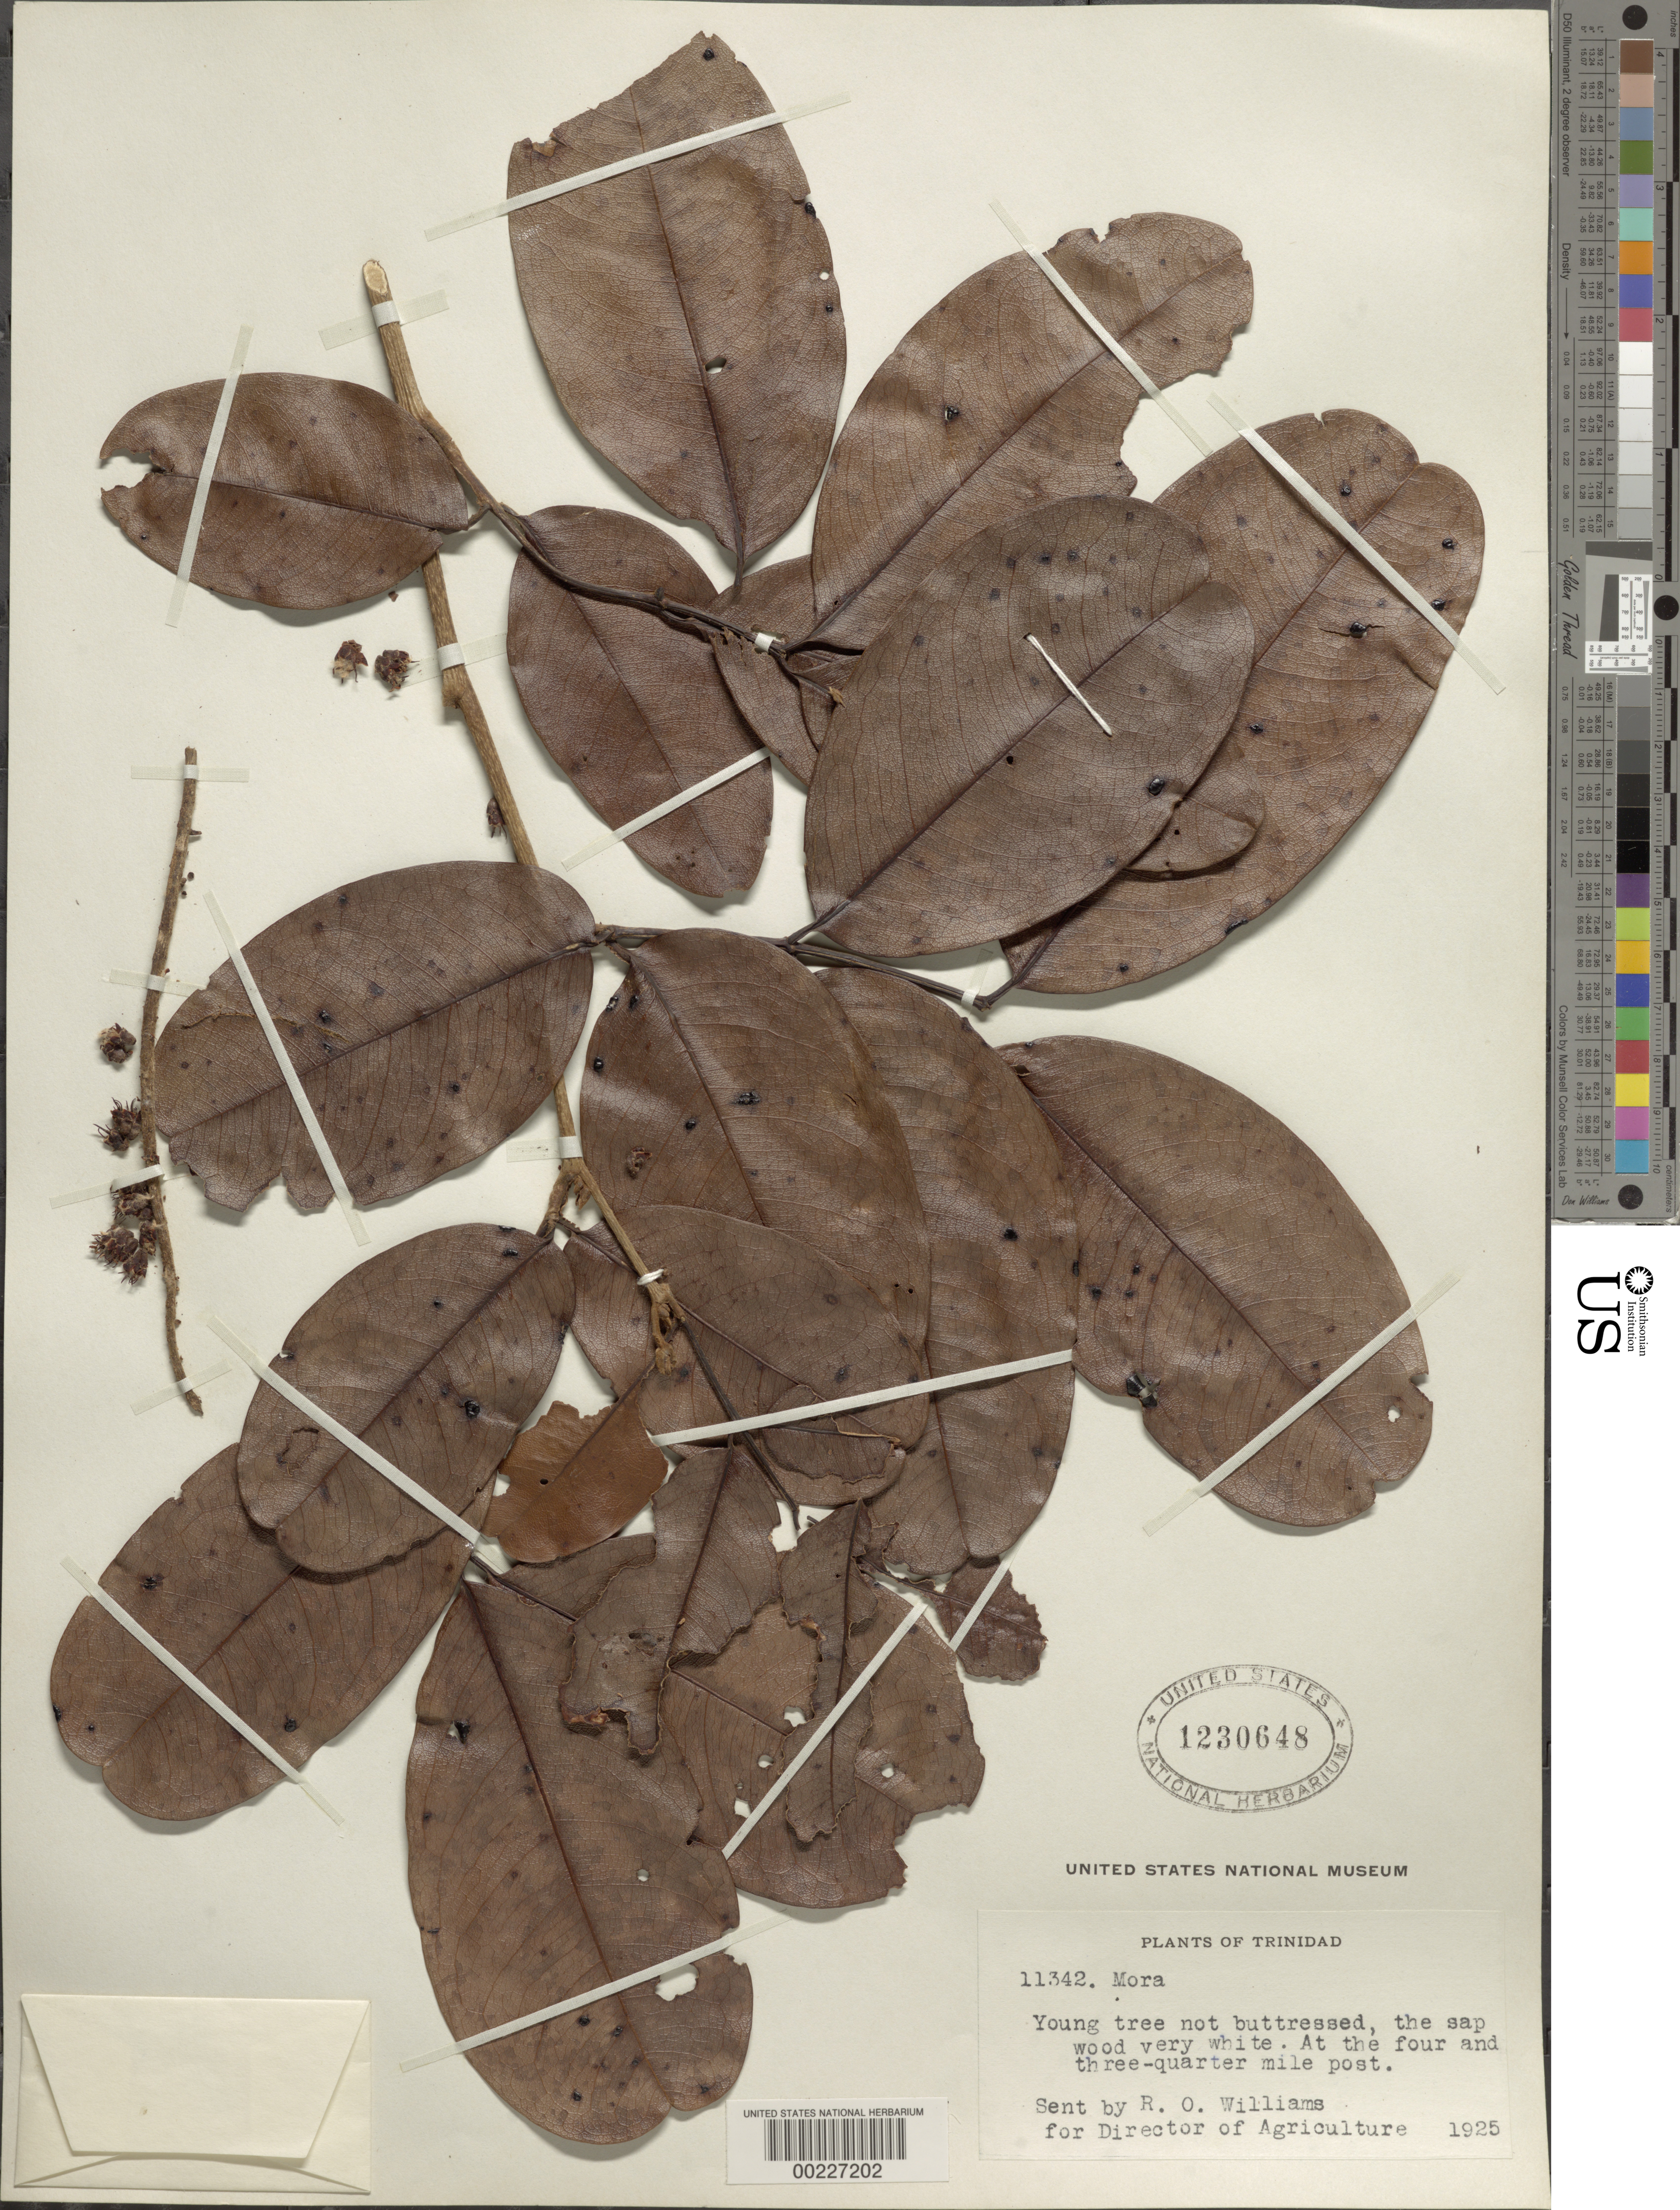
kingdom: Plantae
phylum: Tracheophyta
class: Magnoliopsida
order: Fabales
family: Fabaceae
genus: Mora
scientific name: Mora excelsa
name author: Benth.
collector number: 11342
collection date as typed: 1925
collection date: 1925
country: Trinidad and Tobago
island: Trinidad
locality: At the four and three-quarter mile post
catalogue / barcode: US 1230648